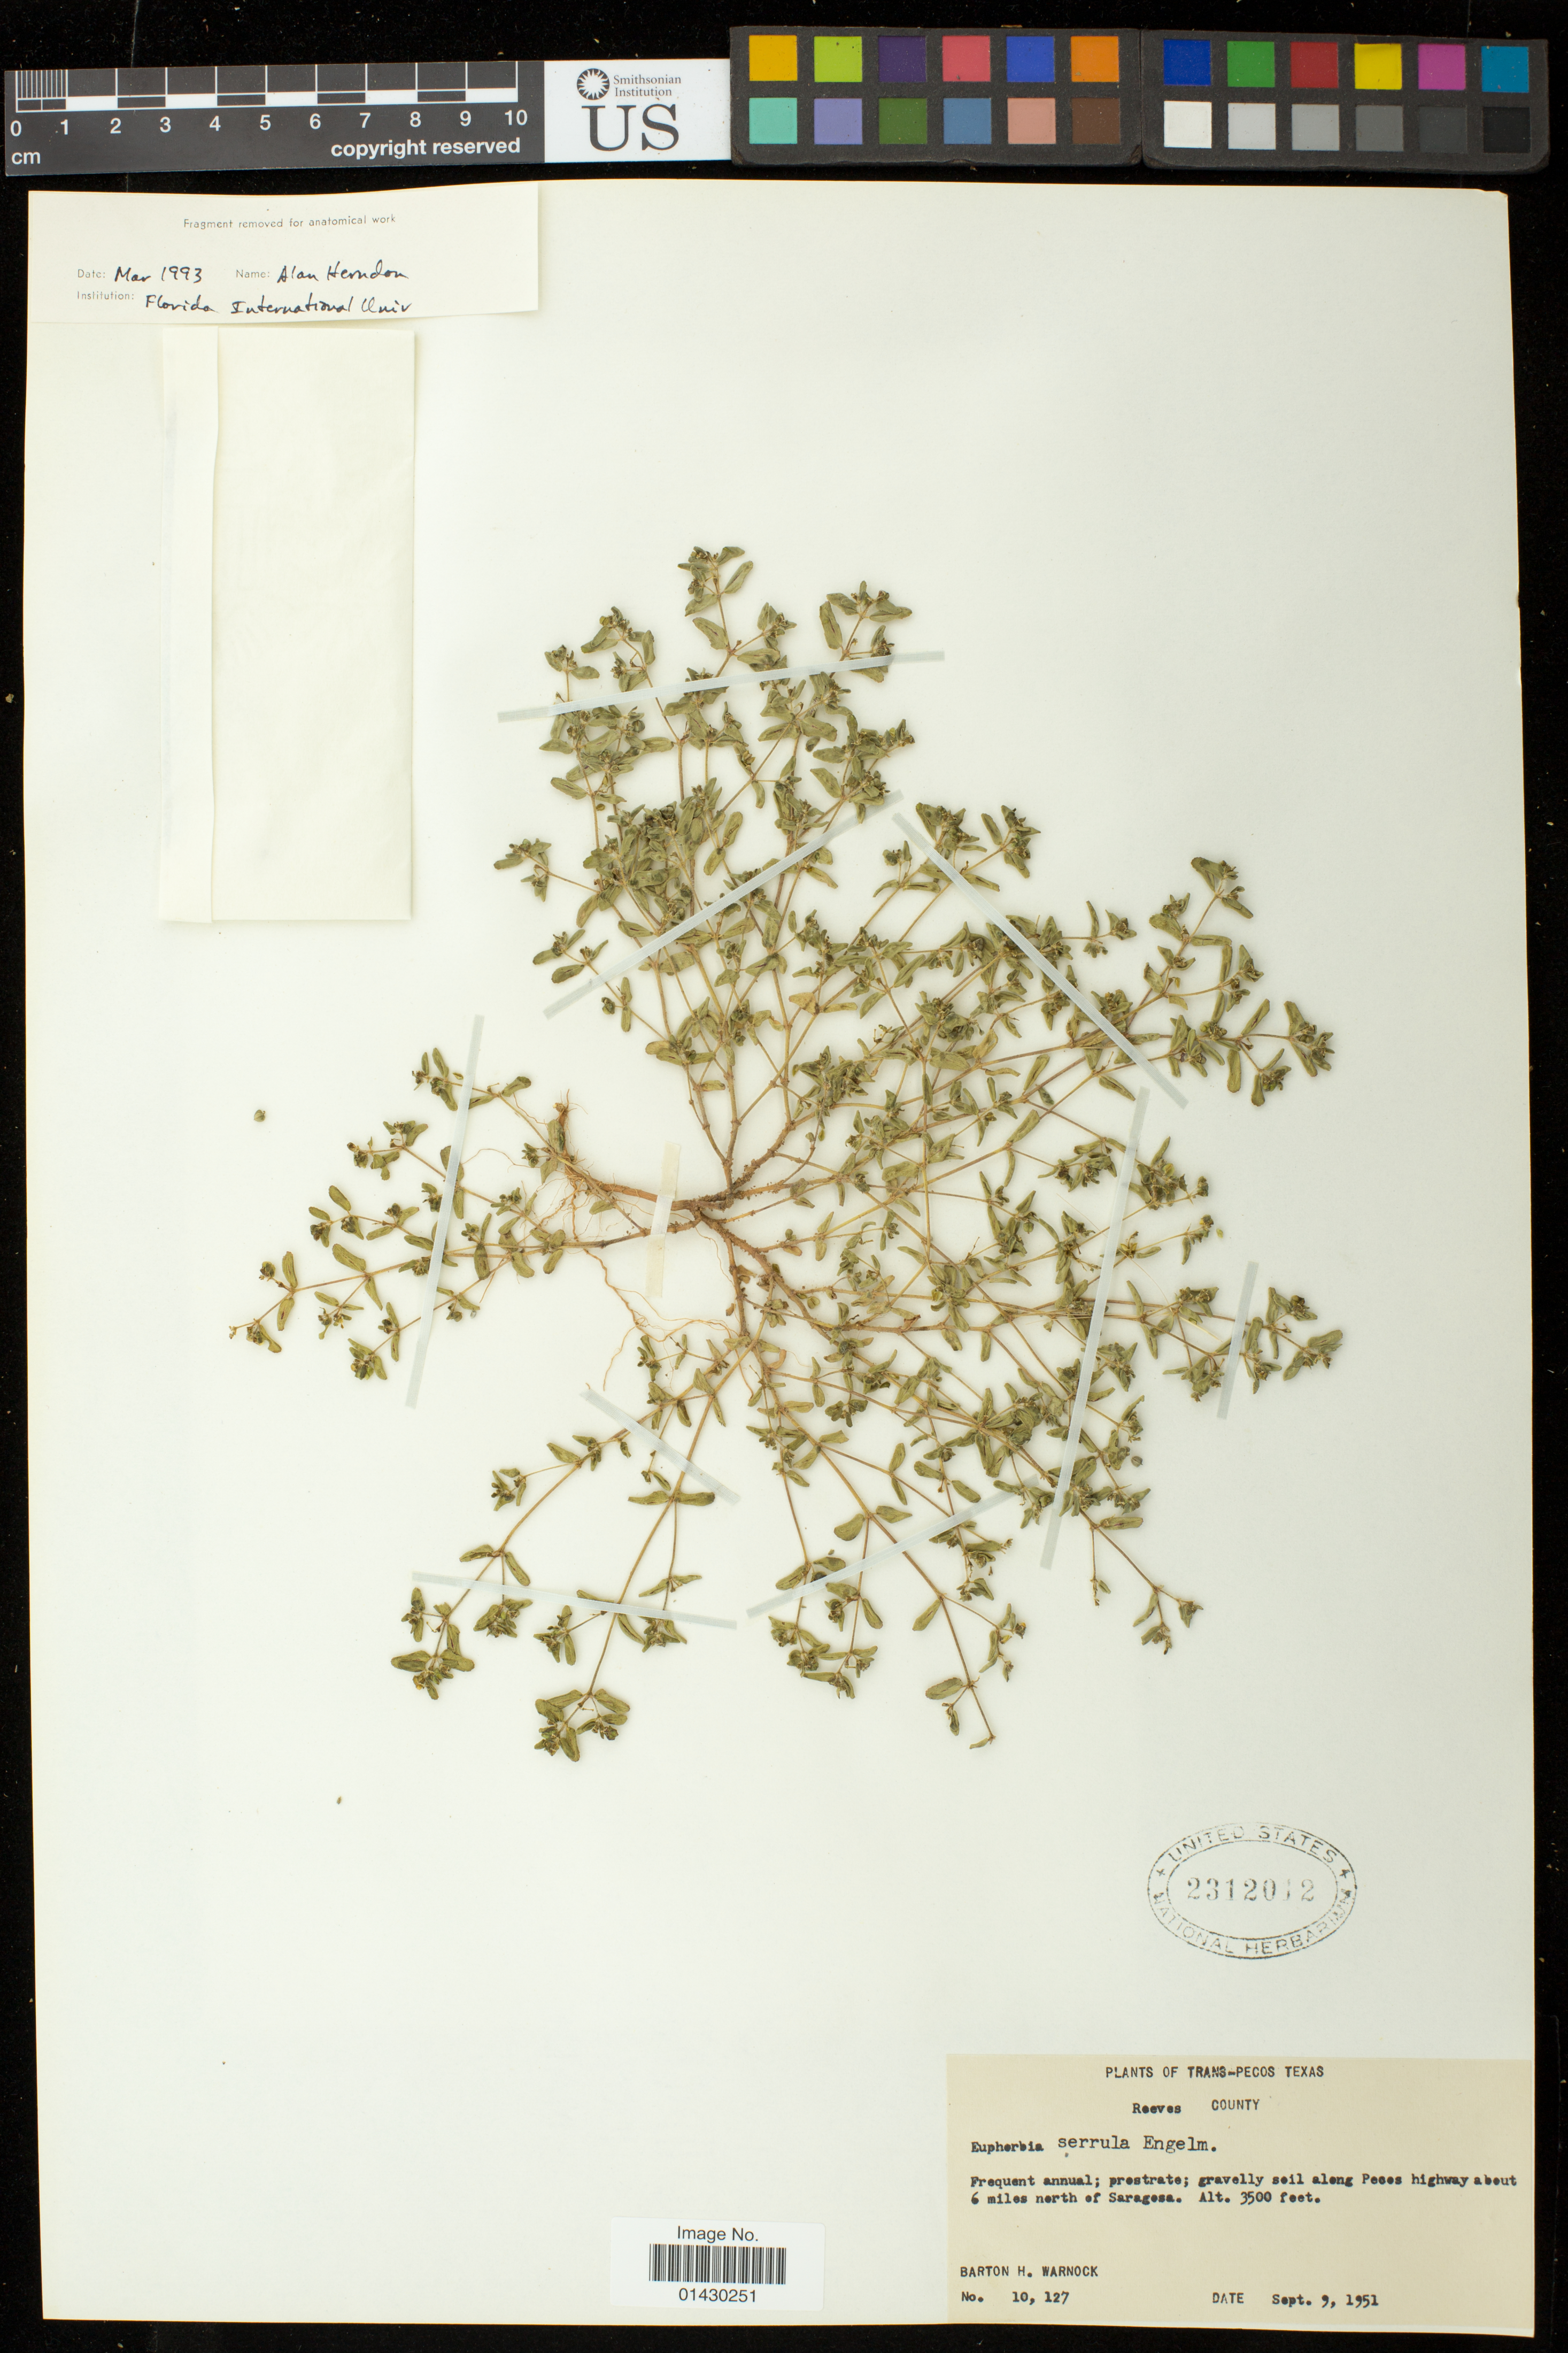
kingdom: Plantae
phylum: Tracheophyta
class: Magnoliopsida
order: Malpighiales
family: Euphorbiaceae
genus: Euphorbia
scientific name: Euphorbia serrula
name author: Engelm. in Emory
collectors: B. H. Warnock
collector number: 10127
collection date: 1951-09-09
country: United States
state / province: Texas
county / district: Reeves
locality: Along Pecos highway about 6 miles north of Saragosa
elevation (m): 1067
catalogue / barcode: US 2312012